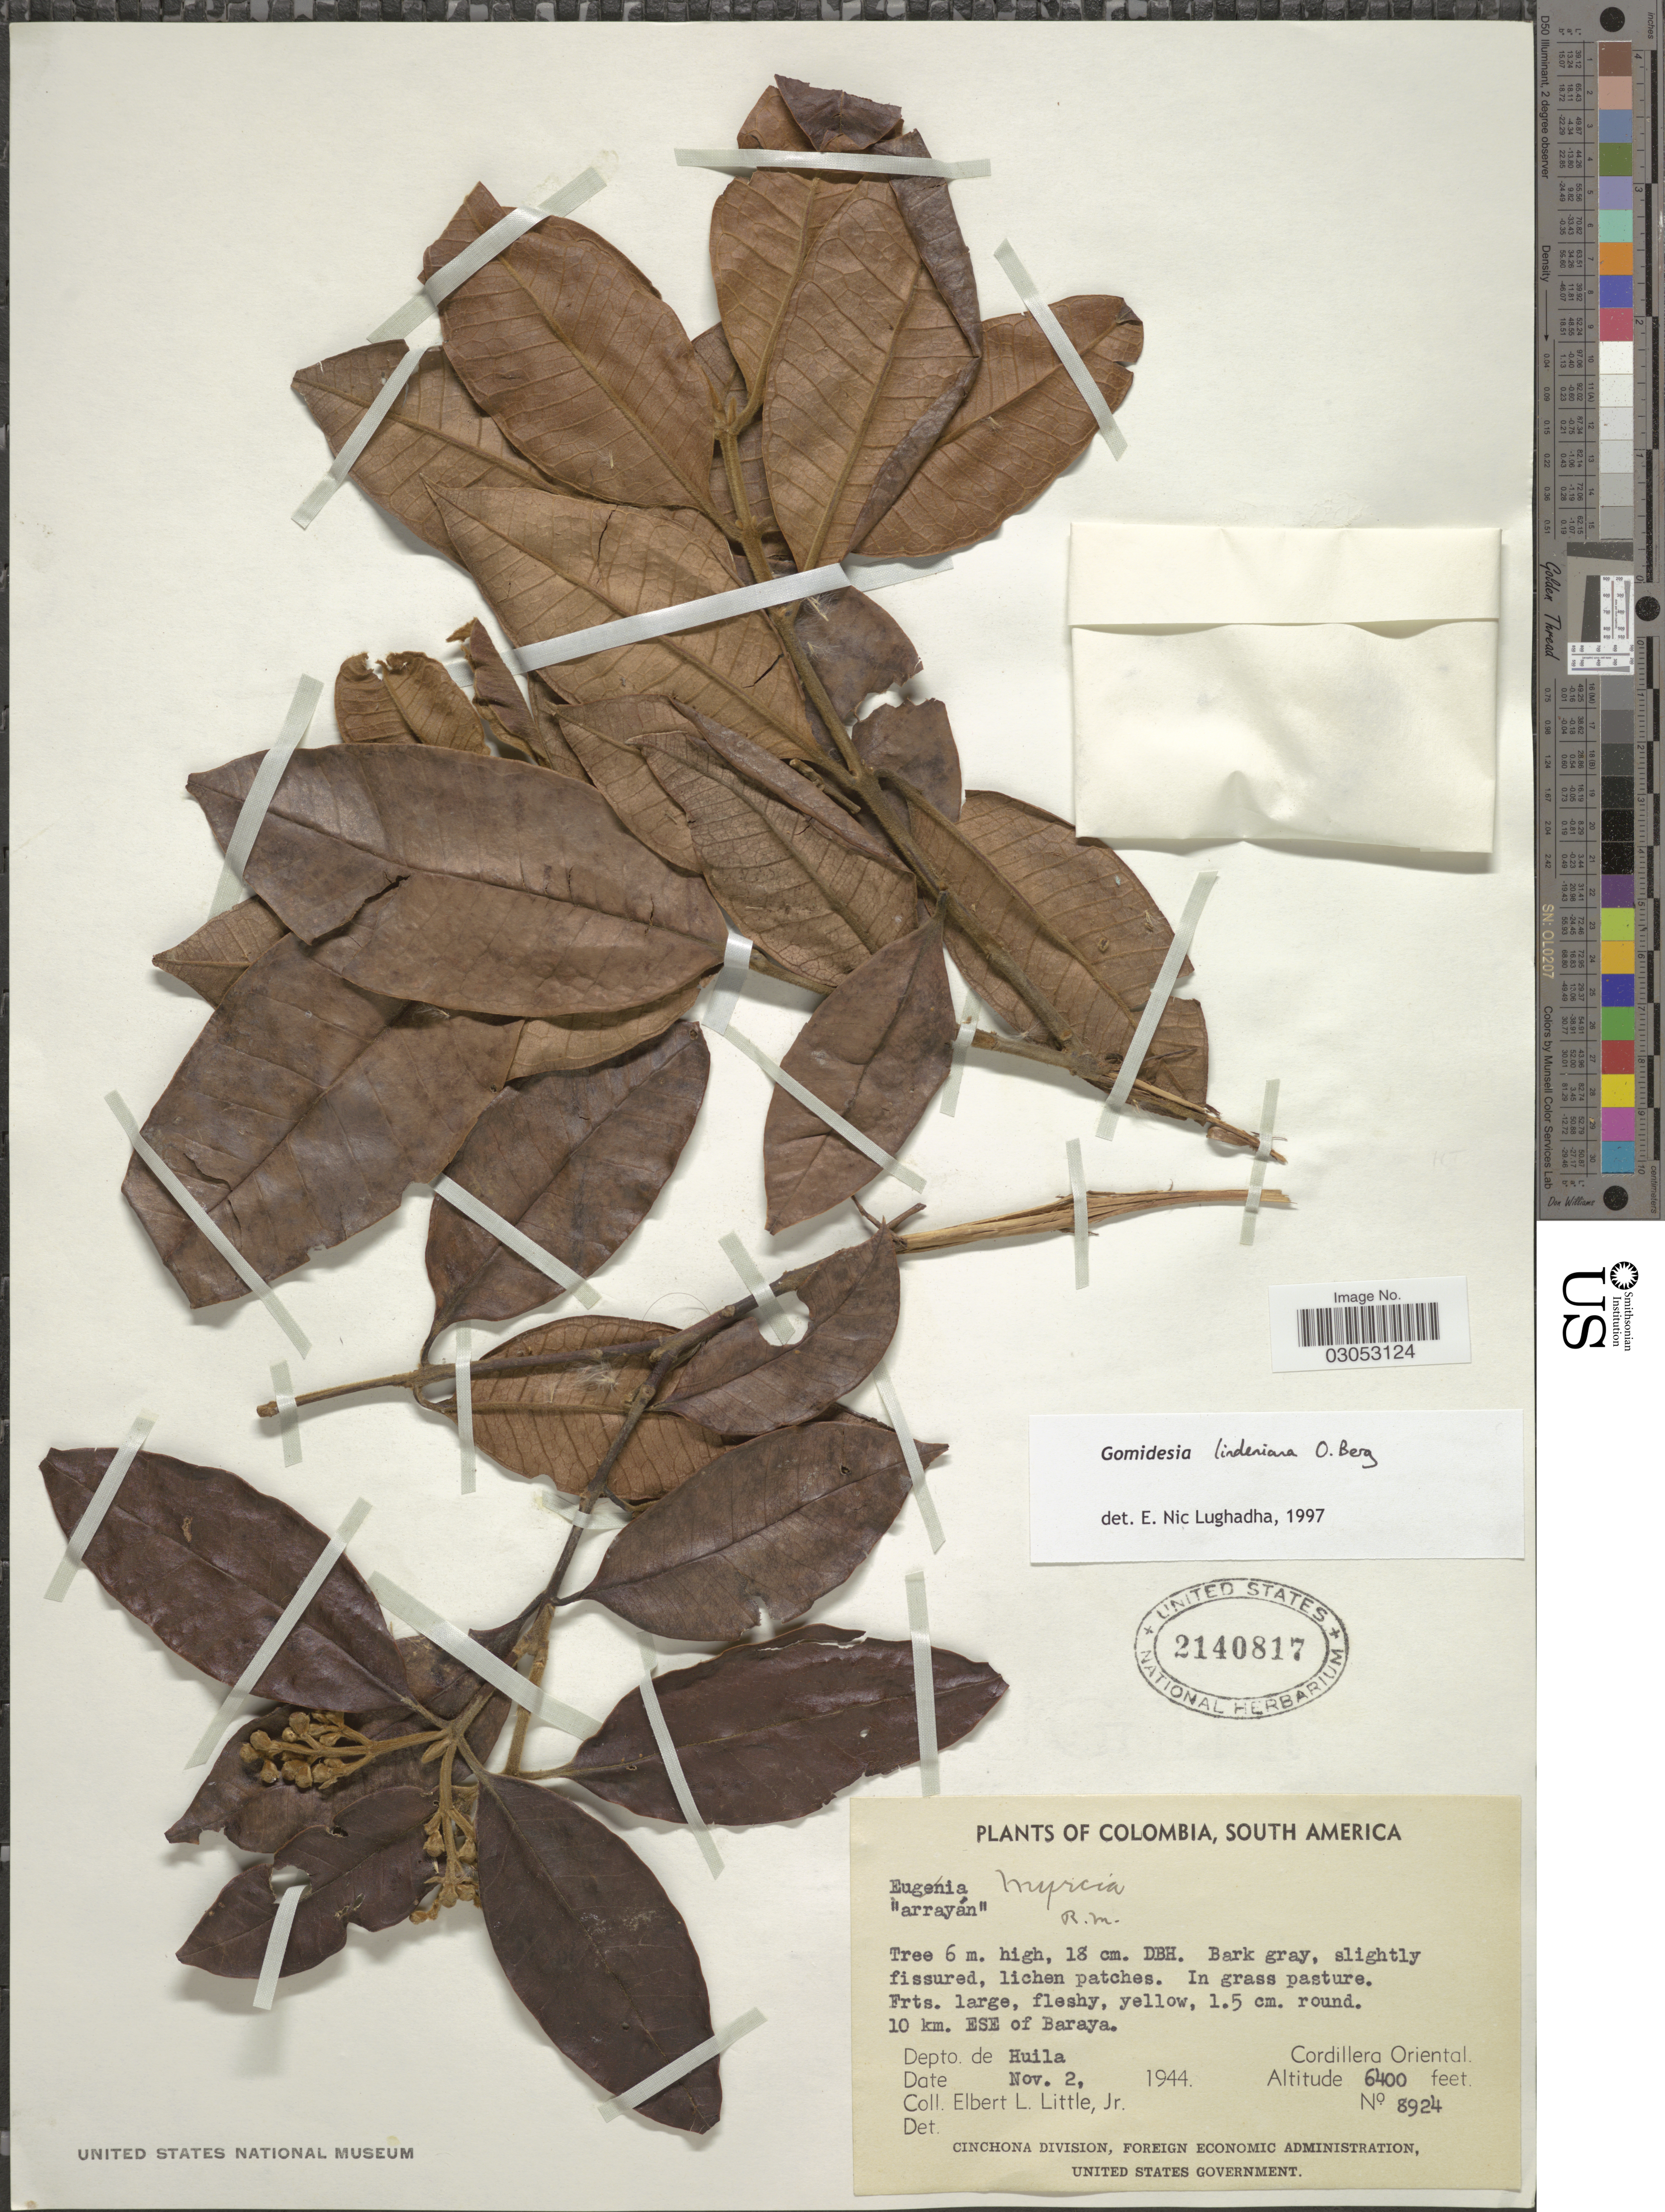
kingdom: Plantae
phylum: Tracheophyta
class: Magnoliopsida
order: Myrtales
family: Myrtaceae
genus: Myrcia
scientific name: Myrcia fenzliana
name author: O. Berg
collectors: E. L. Little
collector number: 8924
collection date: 1944-11-02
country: Colombia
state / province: Huila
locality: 10 km. ESE of Baraya. Depto. de Huila. Cordillera Oriental.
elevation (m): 1951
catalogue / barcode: US 2140817